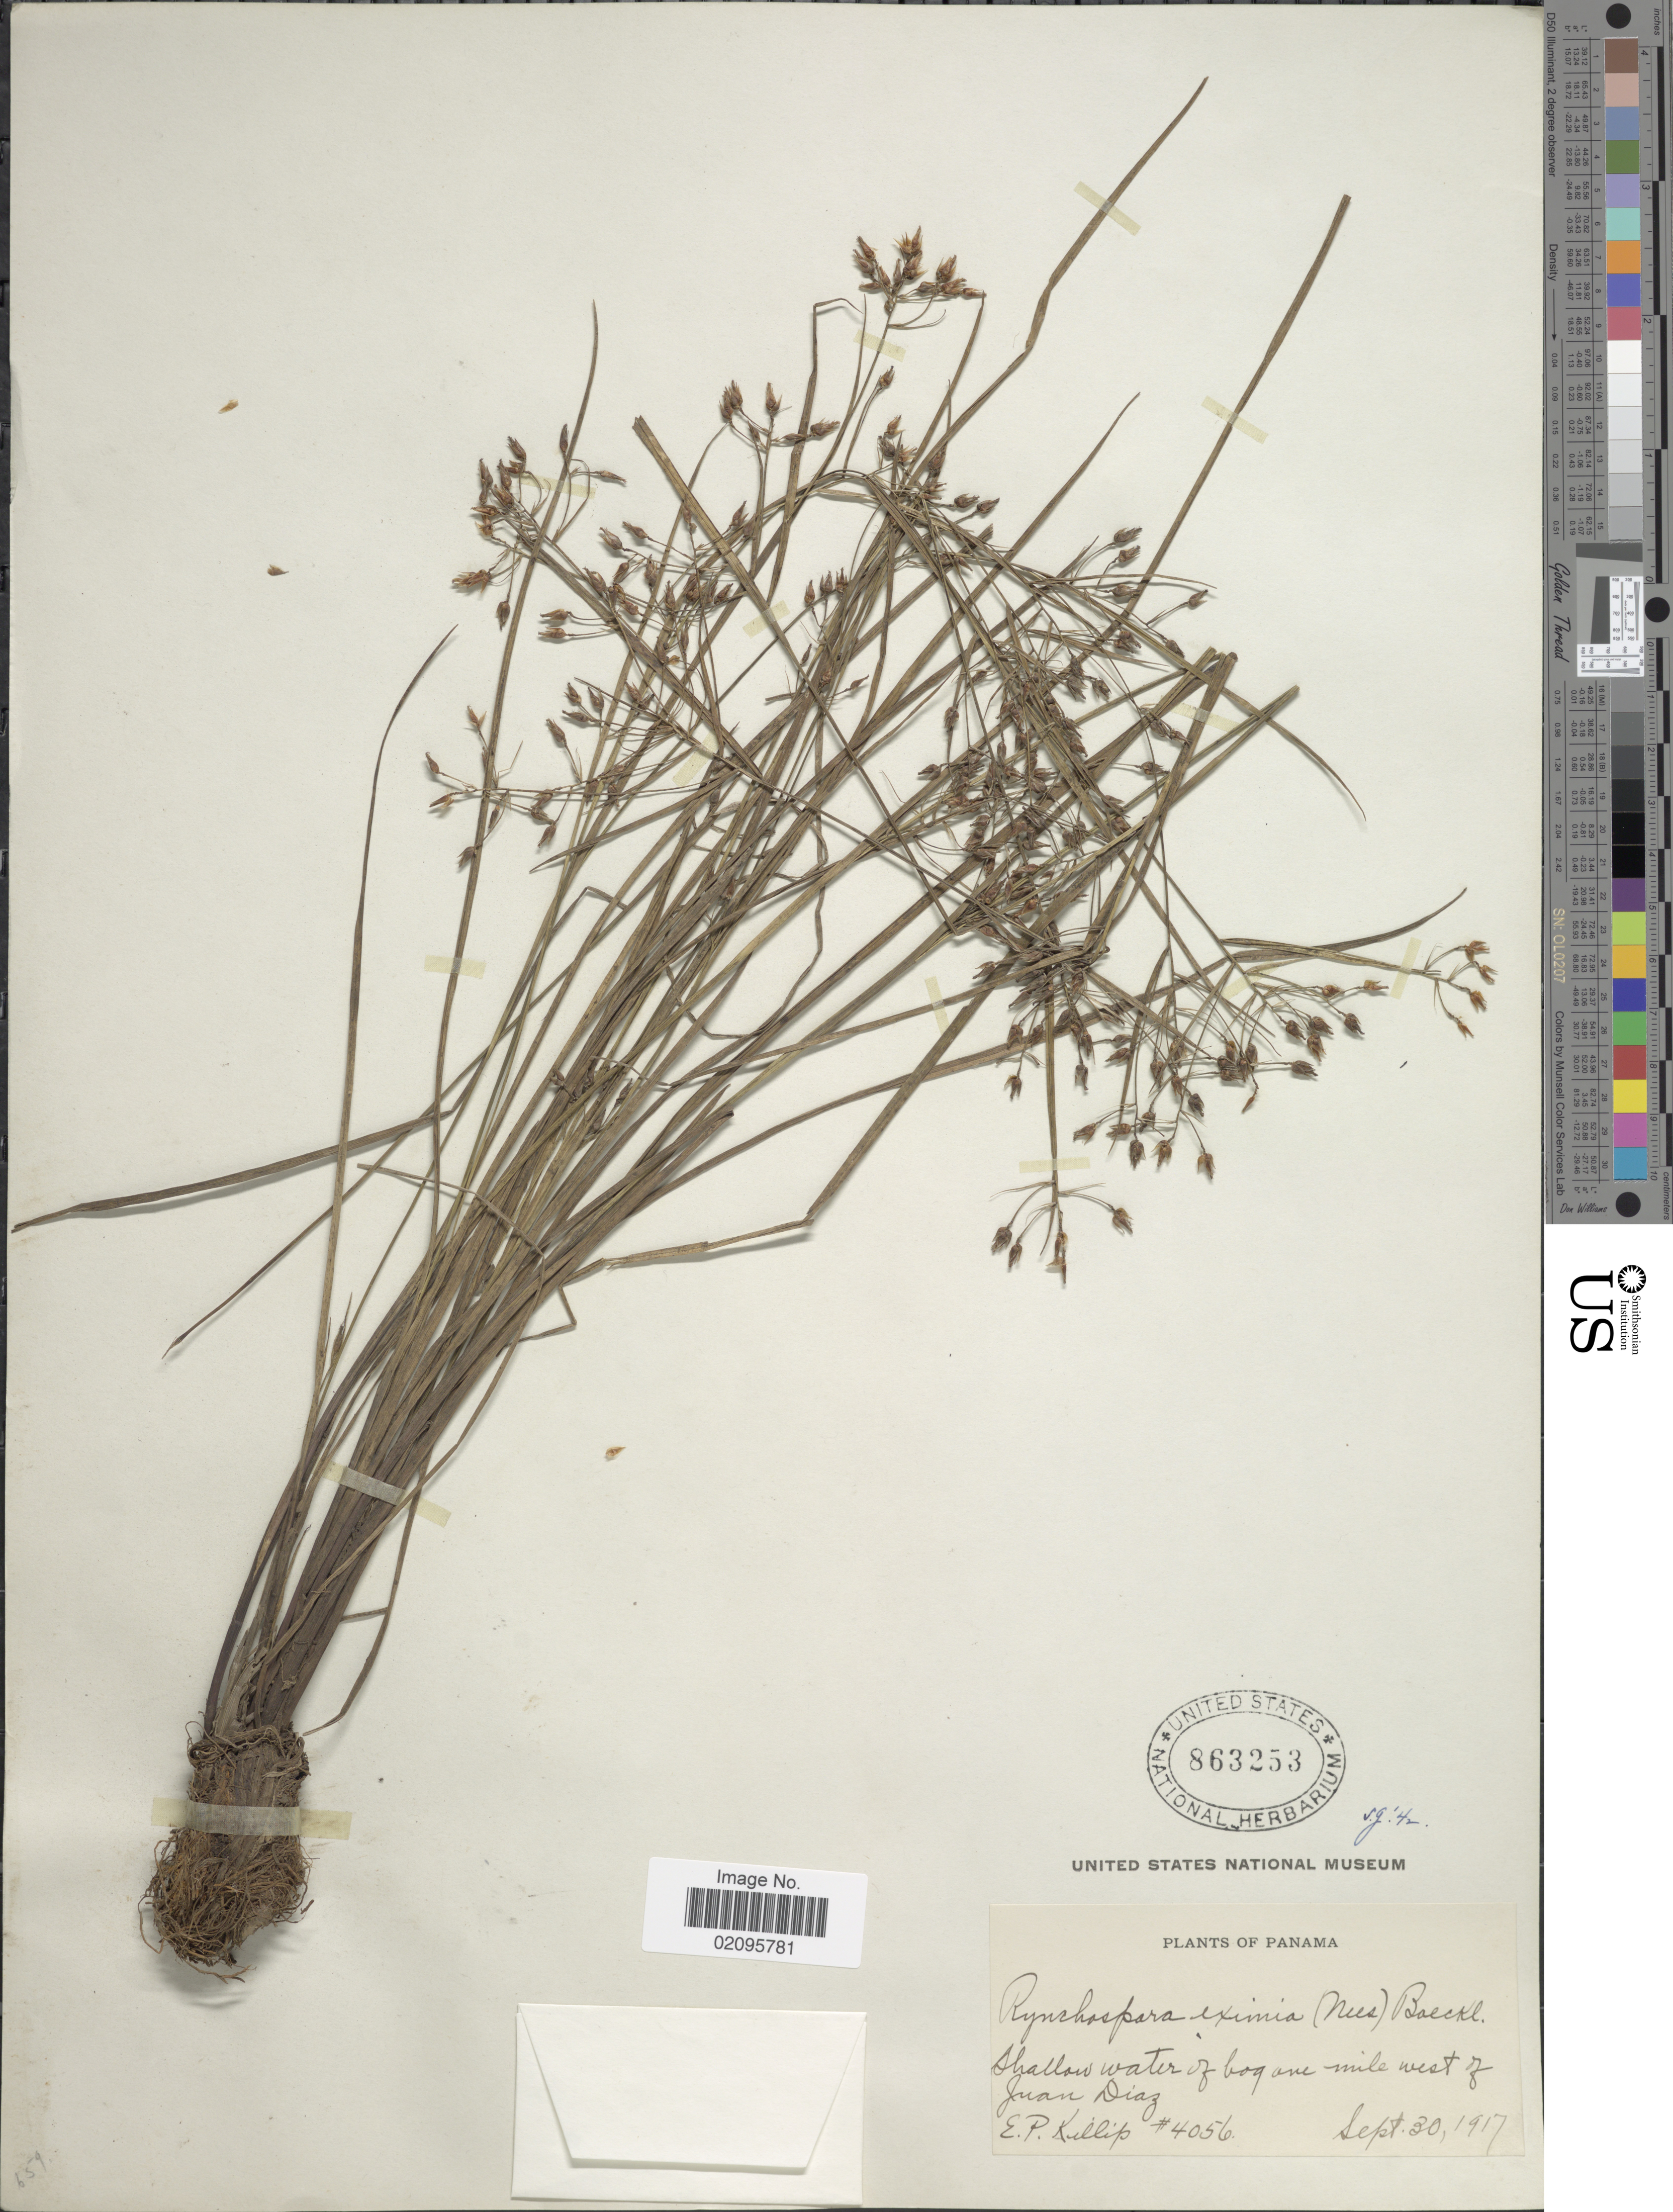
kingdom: Plantae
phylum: Tracheophyta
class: Liliopsida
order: Poales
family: Cyperaceae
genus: Rhynchospora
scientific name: Rhynchospora eximia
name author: (Nees) Boeckeler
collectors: E. P. Killip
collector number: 4056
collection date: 1917-09-30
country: Panama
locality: Shallow water of bog one mile west of Juan Diaz.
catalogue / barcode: US 863253